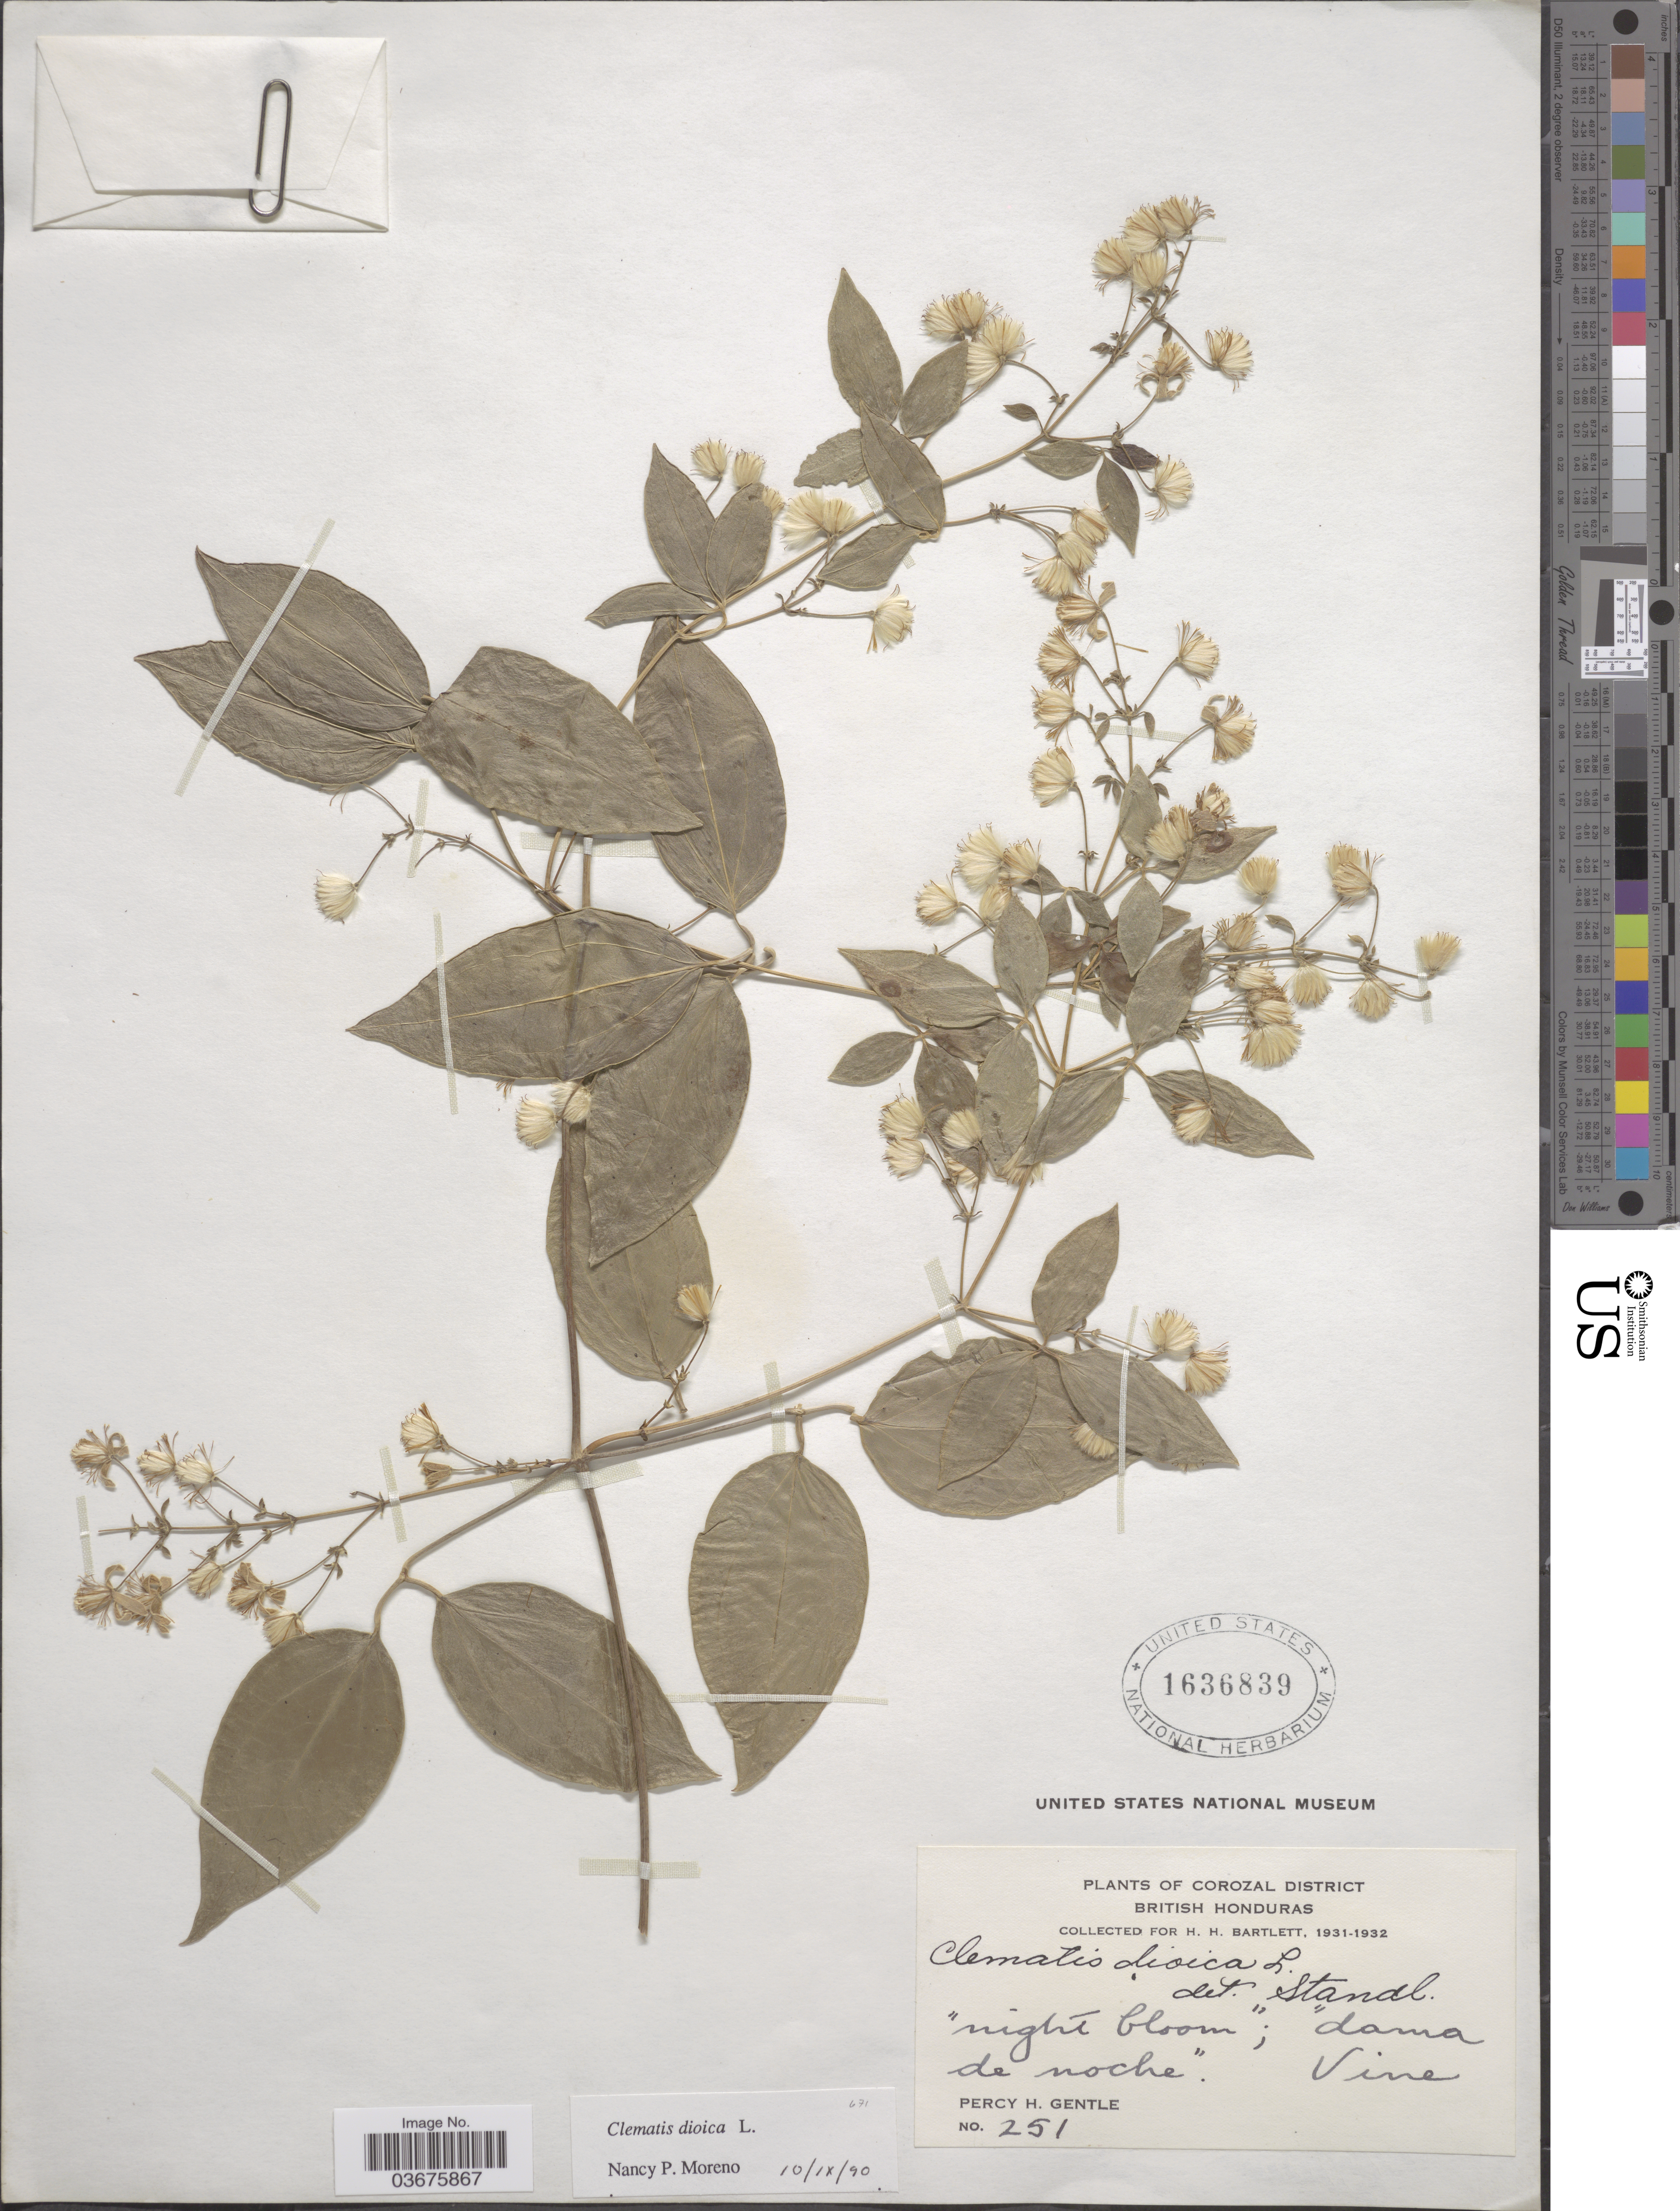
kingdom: Plantae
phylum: Tracheophyta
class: Magnoliopsida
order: Ranunculales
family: Ranunculaceae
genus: Clematis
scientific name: Clematis dioica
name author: L.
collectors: P. H. Gentle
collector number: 251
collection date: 1931/1932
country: Belize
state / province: Corozal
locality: Corozal District. British Honduras.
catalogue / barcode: US 1636839